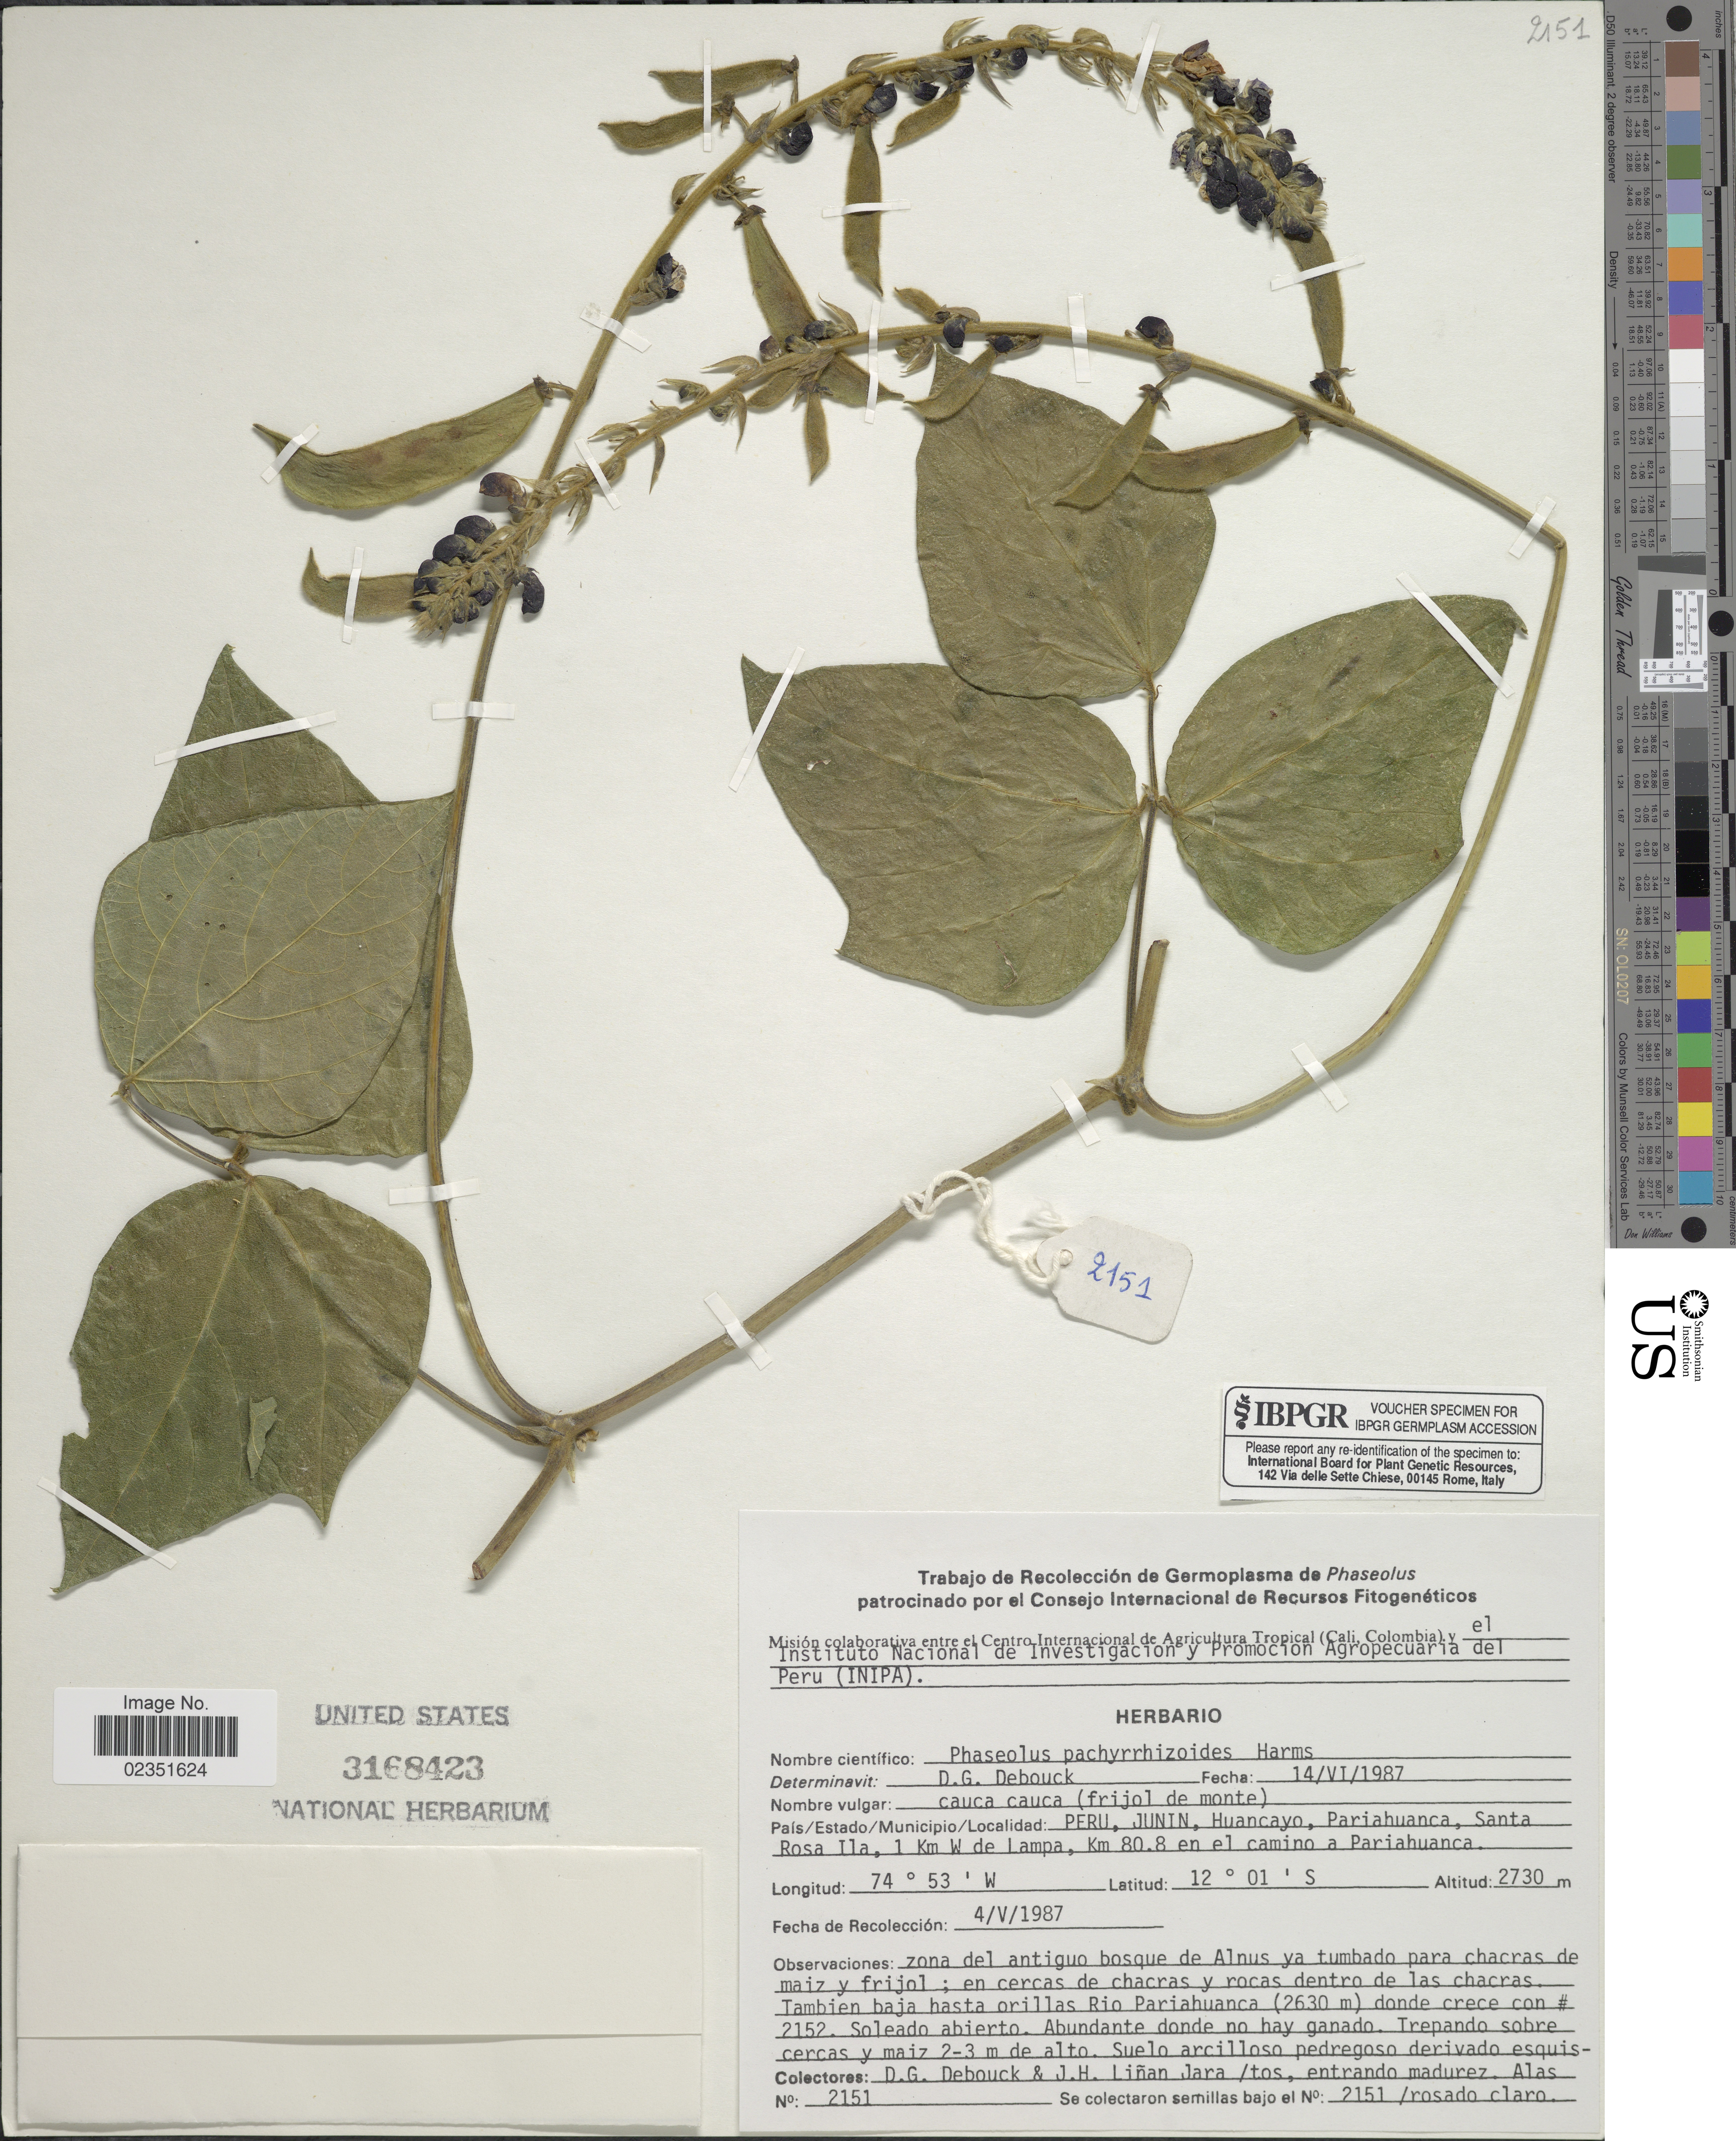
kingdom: Plantae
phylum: Tracheophyta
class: Magnoliopsida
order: Fabales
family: Fabaceae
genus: Phaseolus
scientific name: Phaseolus pachyrrhizoides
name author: Harms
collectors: D. Debouck & J. Liñan Jara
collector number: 2151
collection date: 1987-05-04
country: Peru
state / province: Junín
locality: Huancayo, Pariahuanca, Santa Rosa Ila, 1 km W de Lampa, Km. 80.8 en el camino a Pariahuanca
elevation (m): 2730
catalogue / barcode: US 3168423